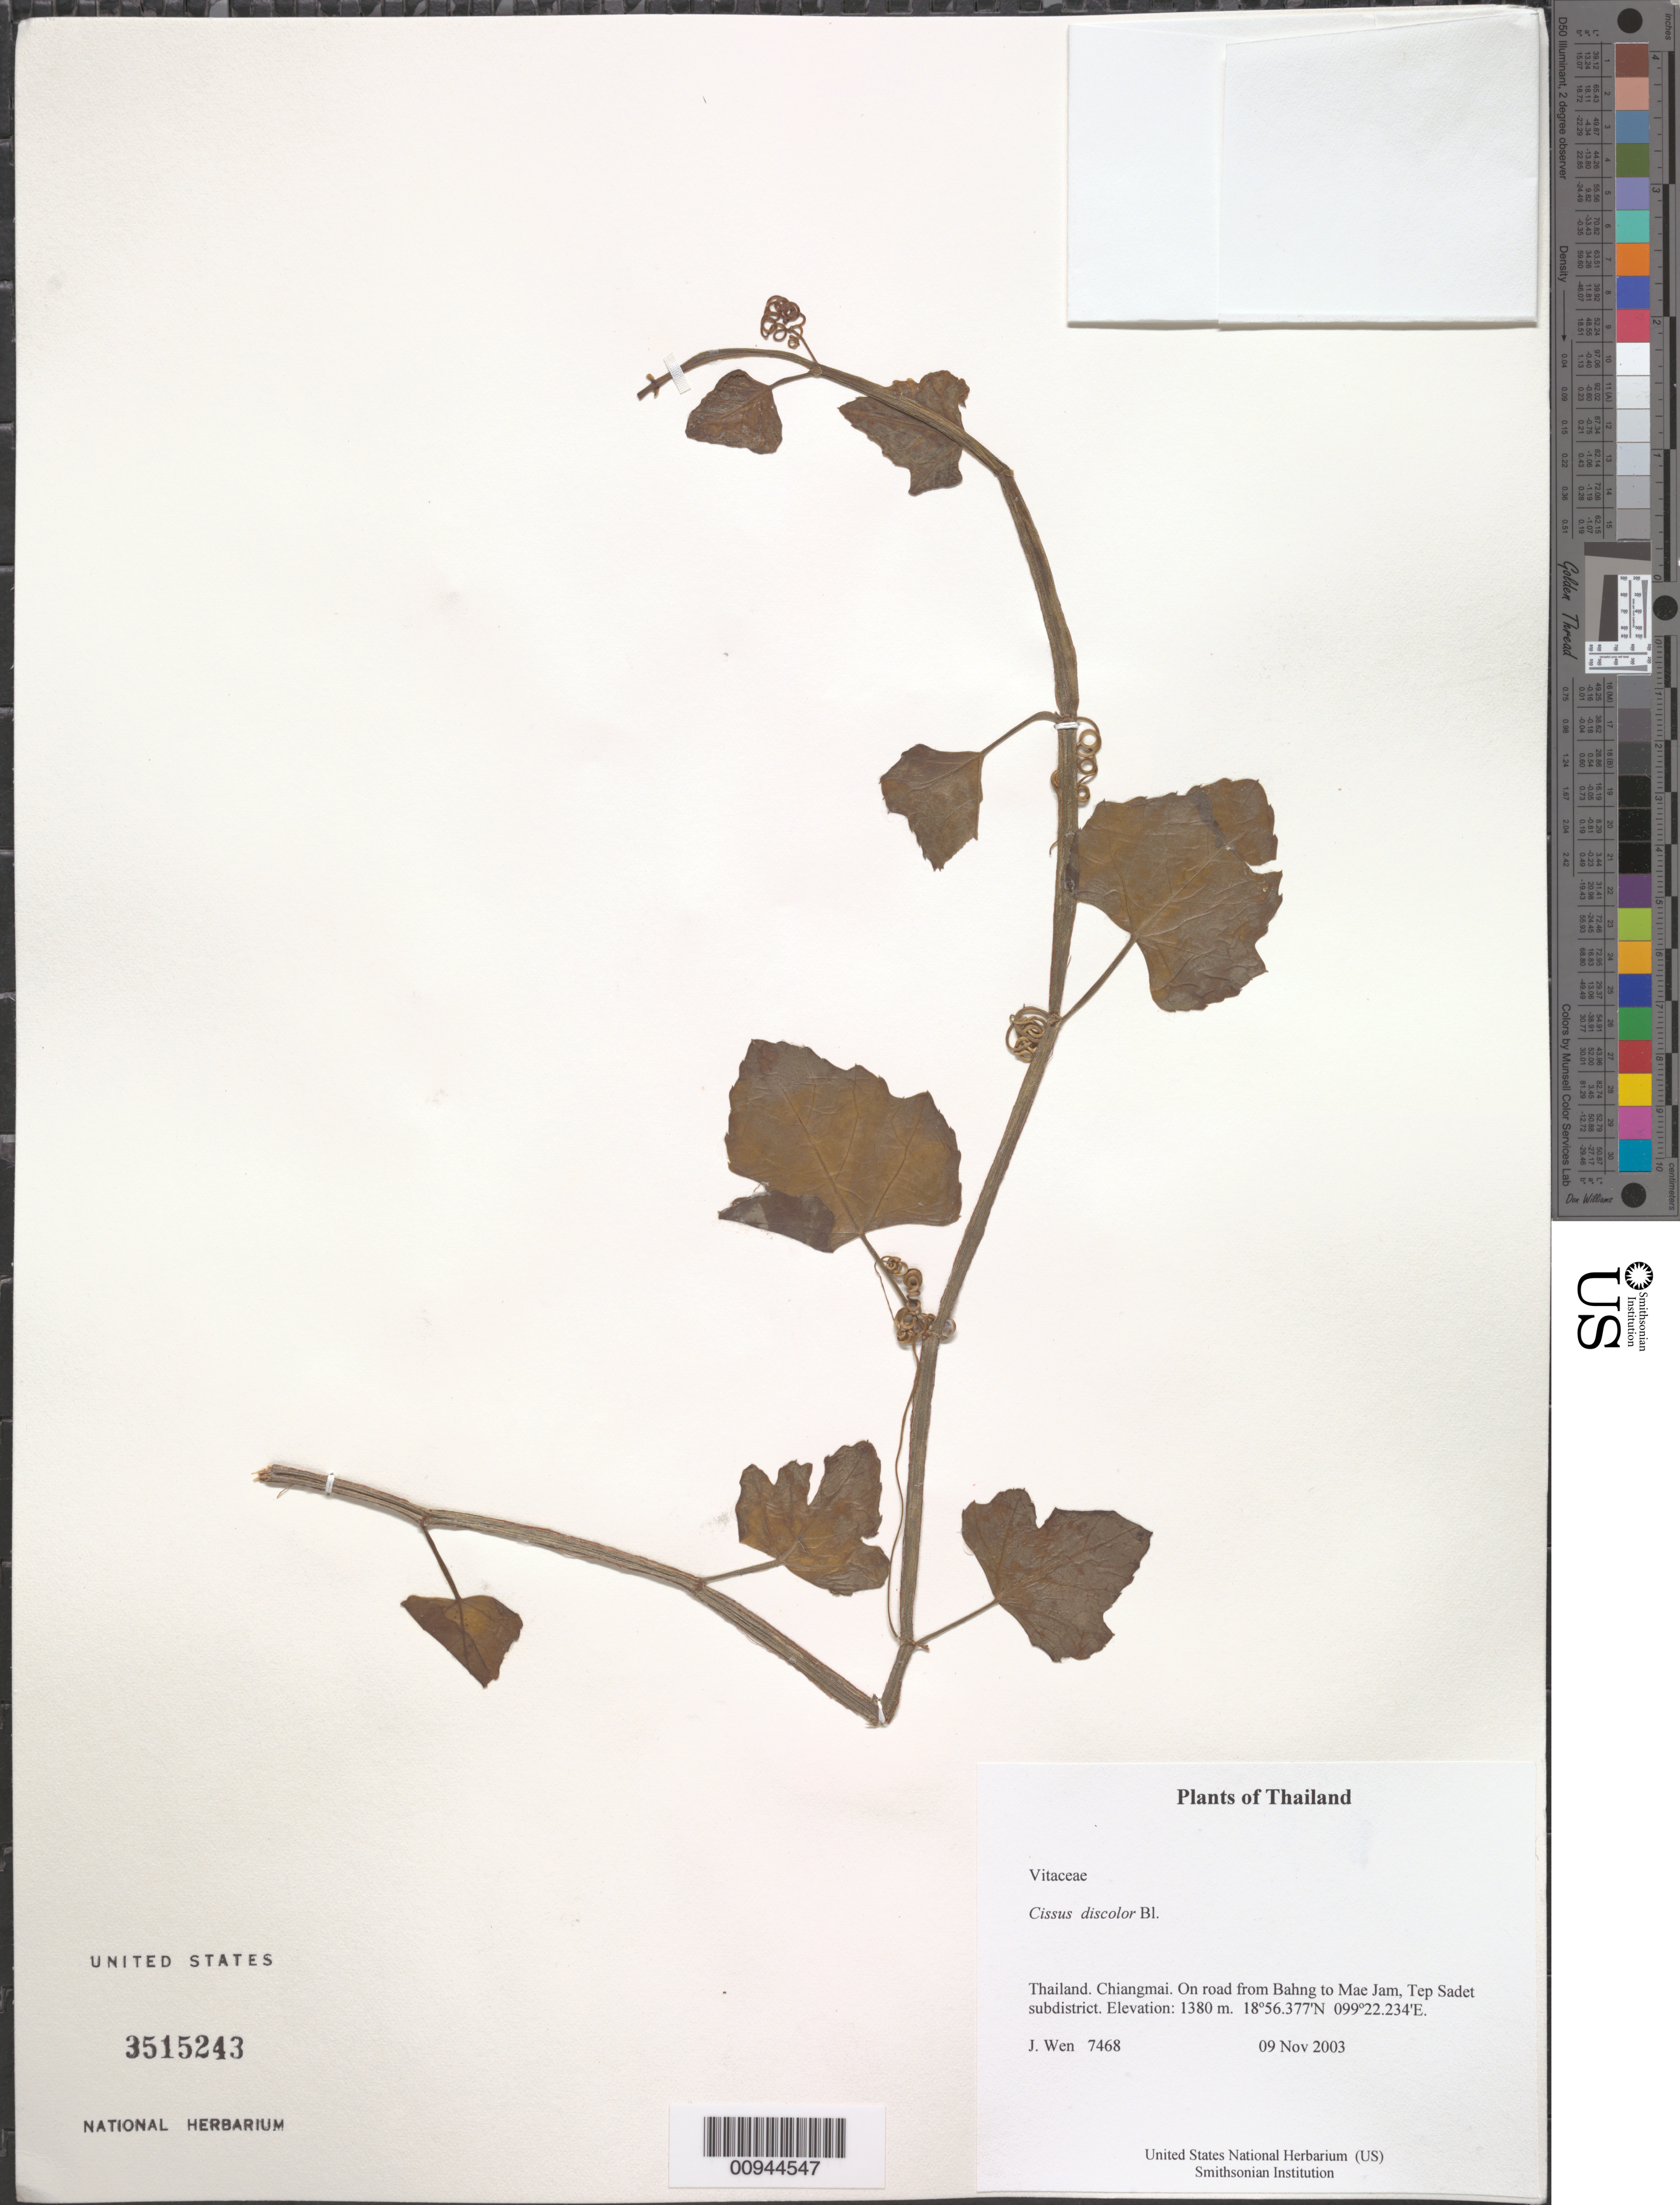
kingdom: Plantae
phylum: Tracheophyta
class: Magnoliopsida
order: Vitales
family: Vitaceae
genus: Cissus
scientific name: Cissus discolor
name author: Blume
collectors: J. Wen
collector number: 7468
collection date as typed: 09 Nov 2003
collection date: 2003-11-09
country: Thailand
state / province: Chiang Mai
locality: On road from Bahng to Mae Jam, Tep Sadet subdistrict.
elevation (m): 1380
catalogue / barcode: US 3515243